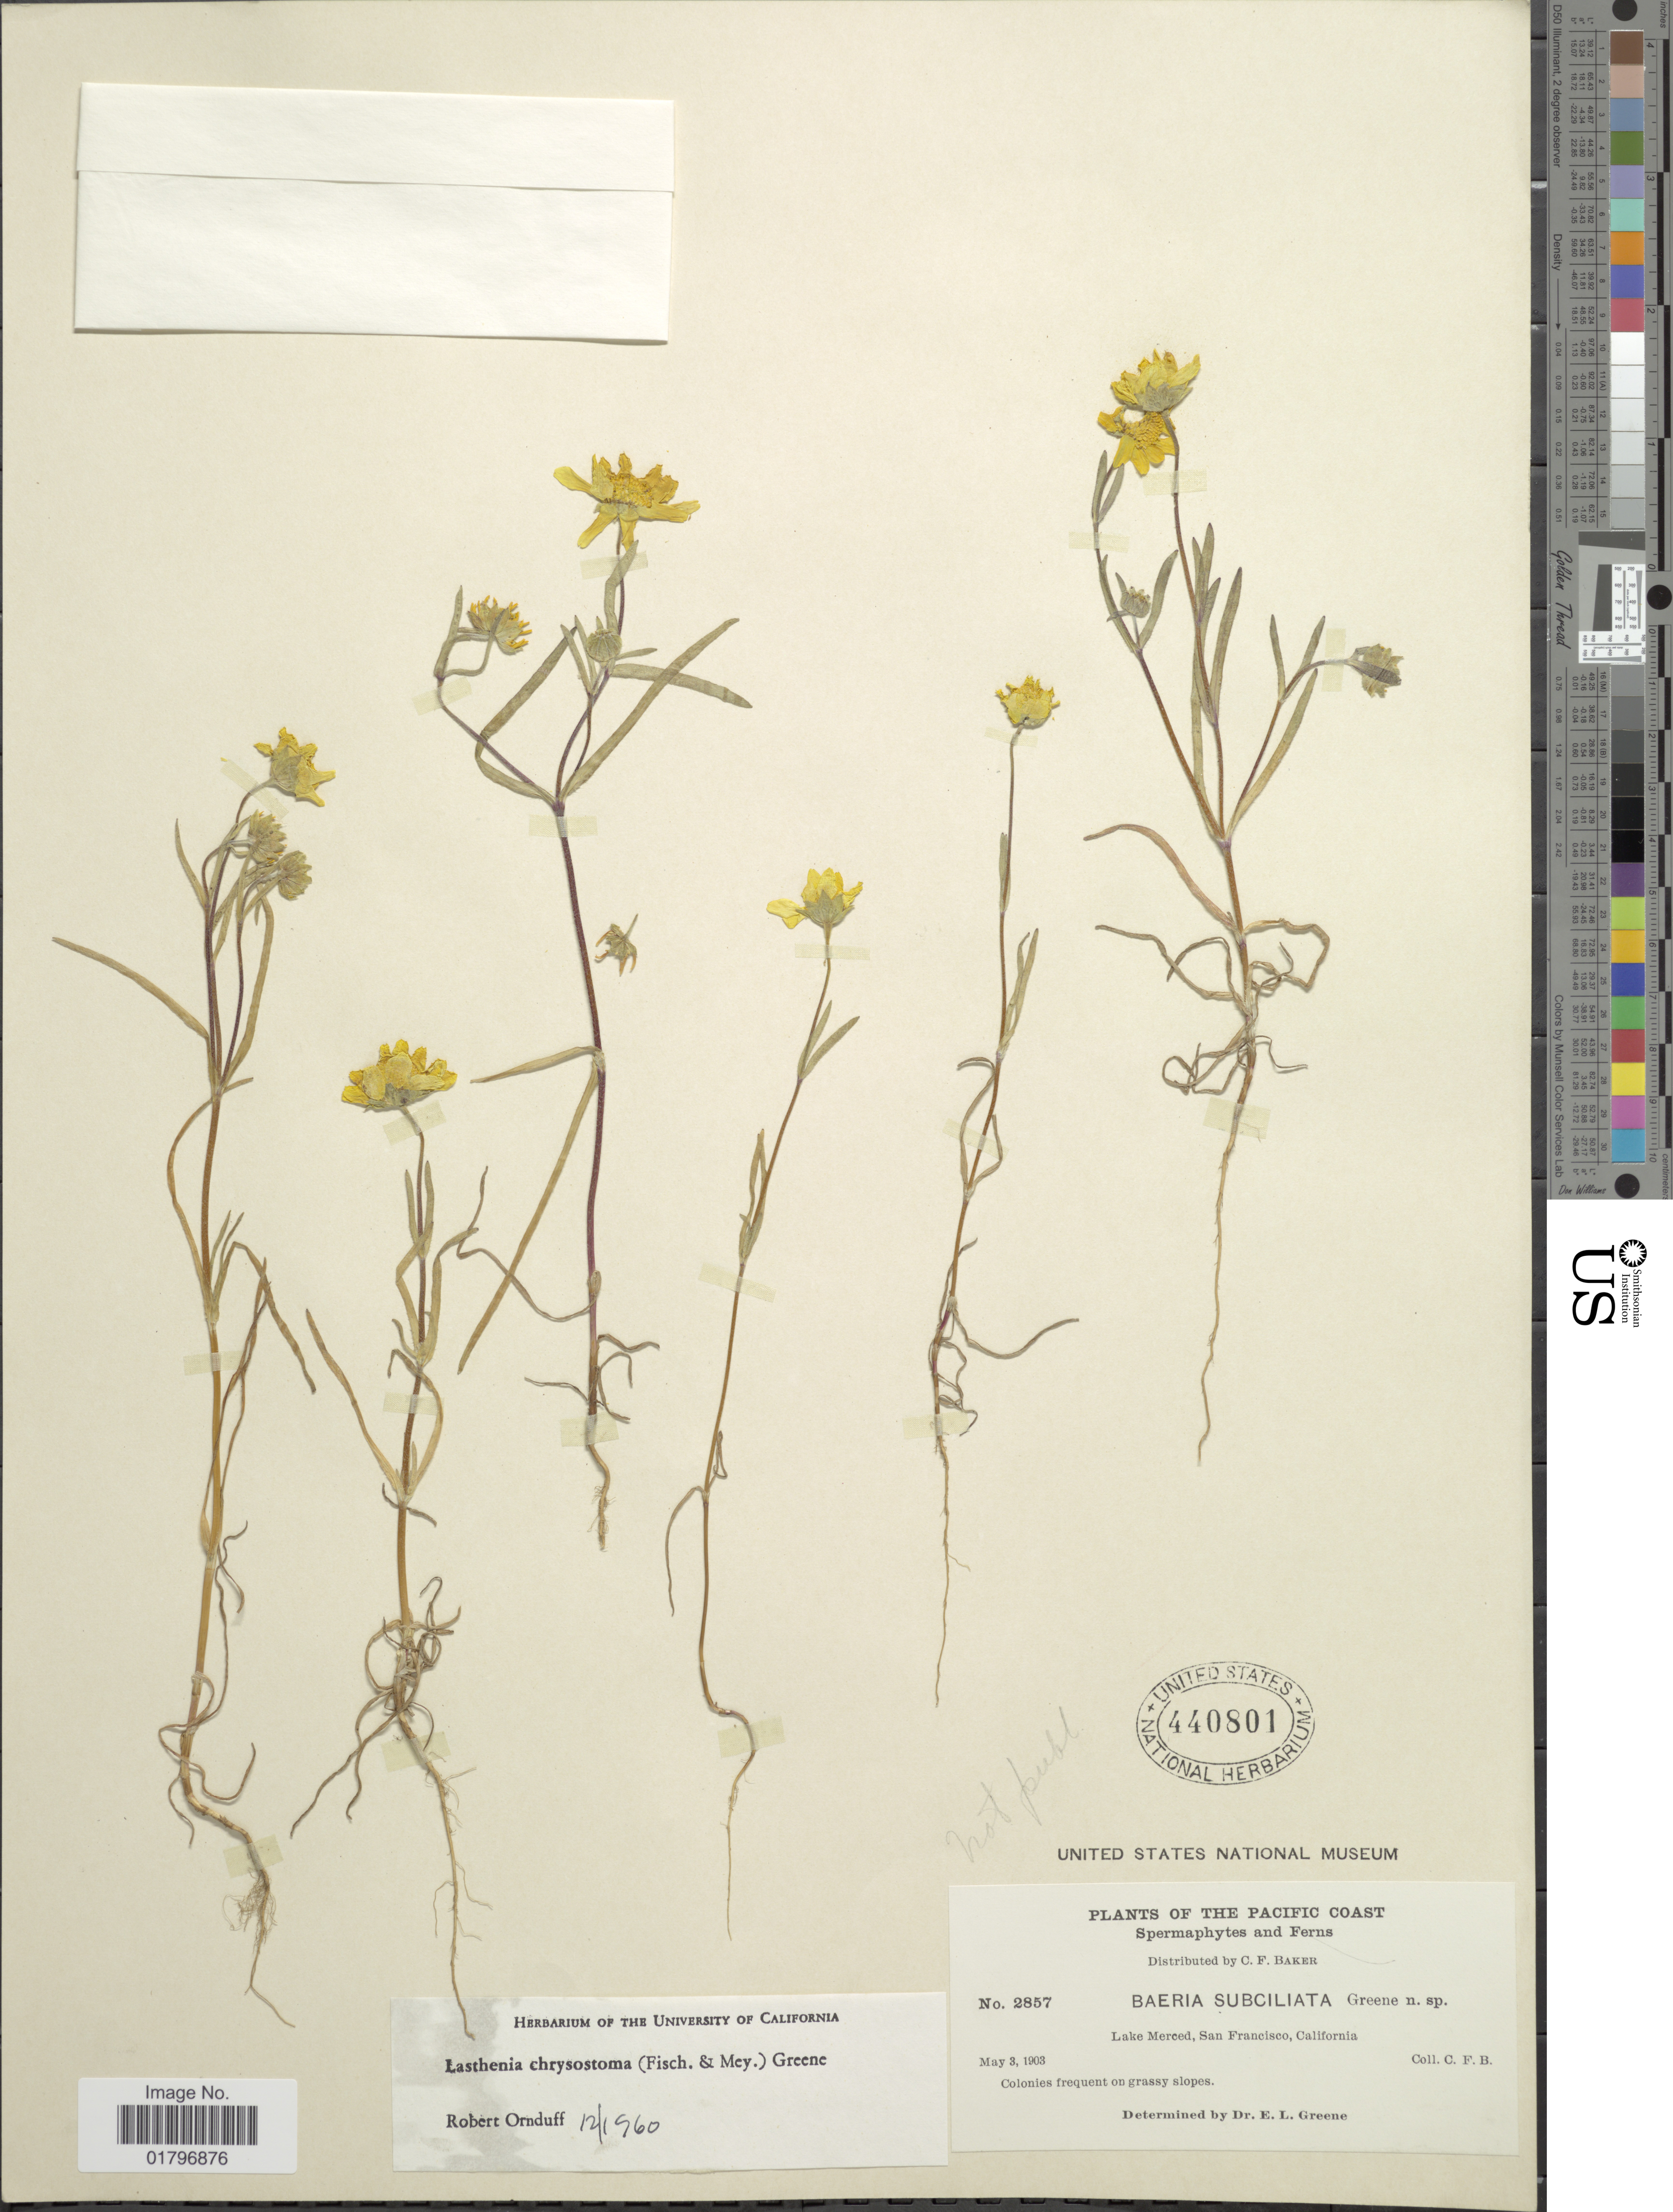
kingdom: Plantae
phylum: Tracheophyta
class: Magnoliopsida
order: Asterales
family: Asteraceae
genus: Lasthenia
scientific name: Lasthenia chrysostoma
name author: (Fisch. & C.A. Mey.) Greene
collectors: C. F. Baker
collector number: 2857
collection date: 1903-05-03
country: United States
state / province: California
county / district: San Francisco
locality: Pacific Coast. Lake Merced, San Francisco, California.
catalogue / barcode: US 440801